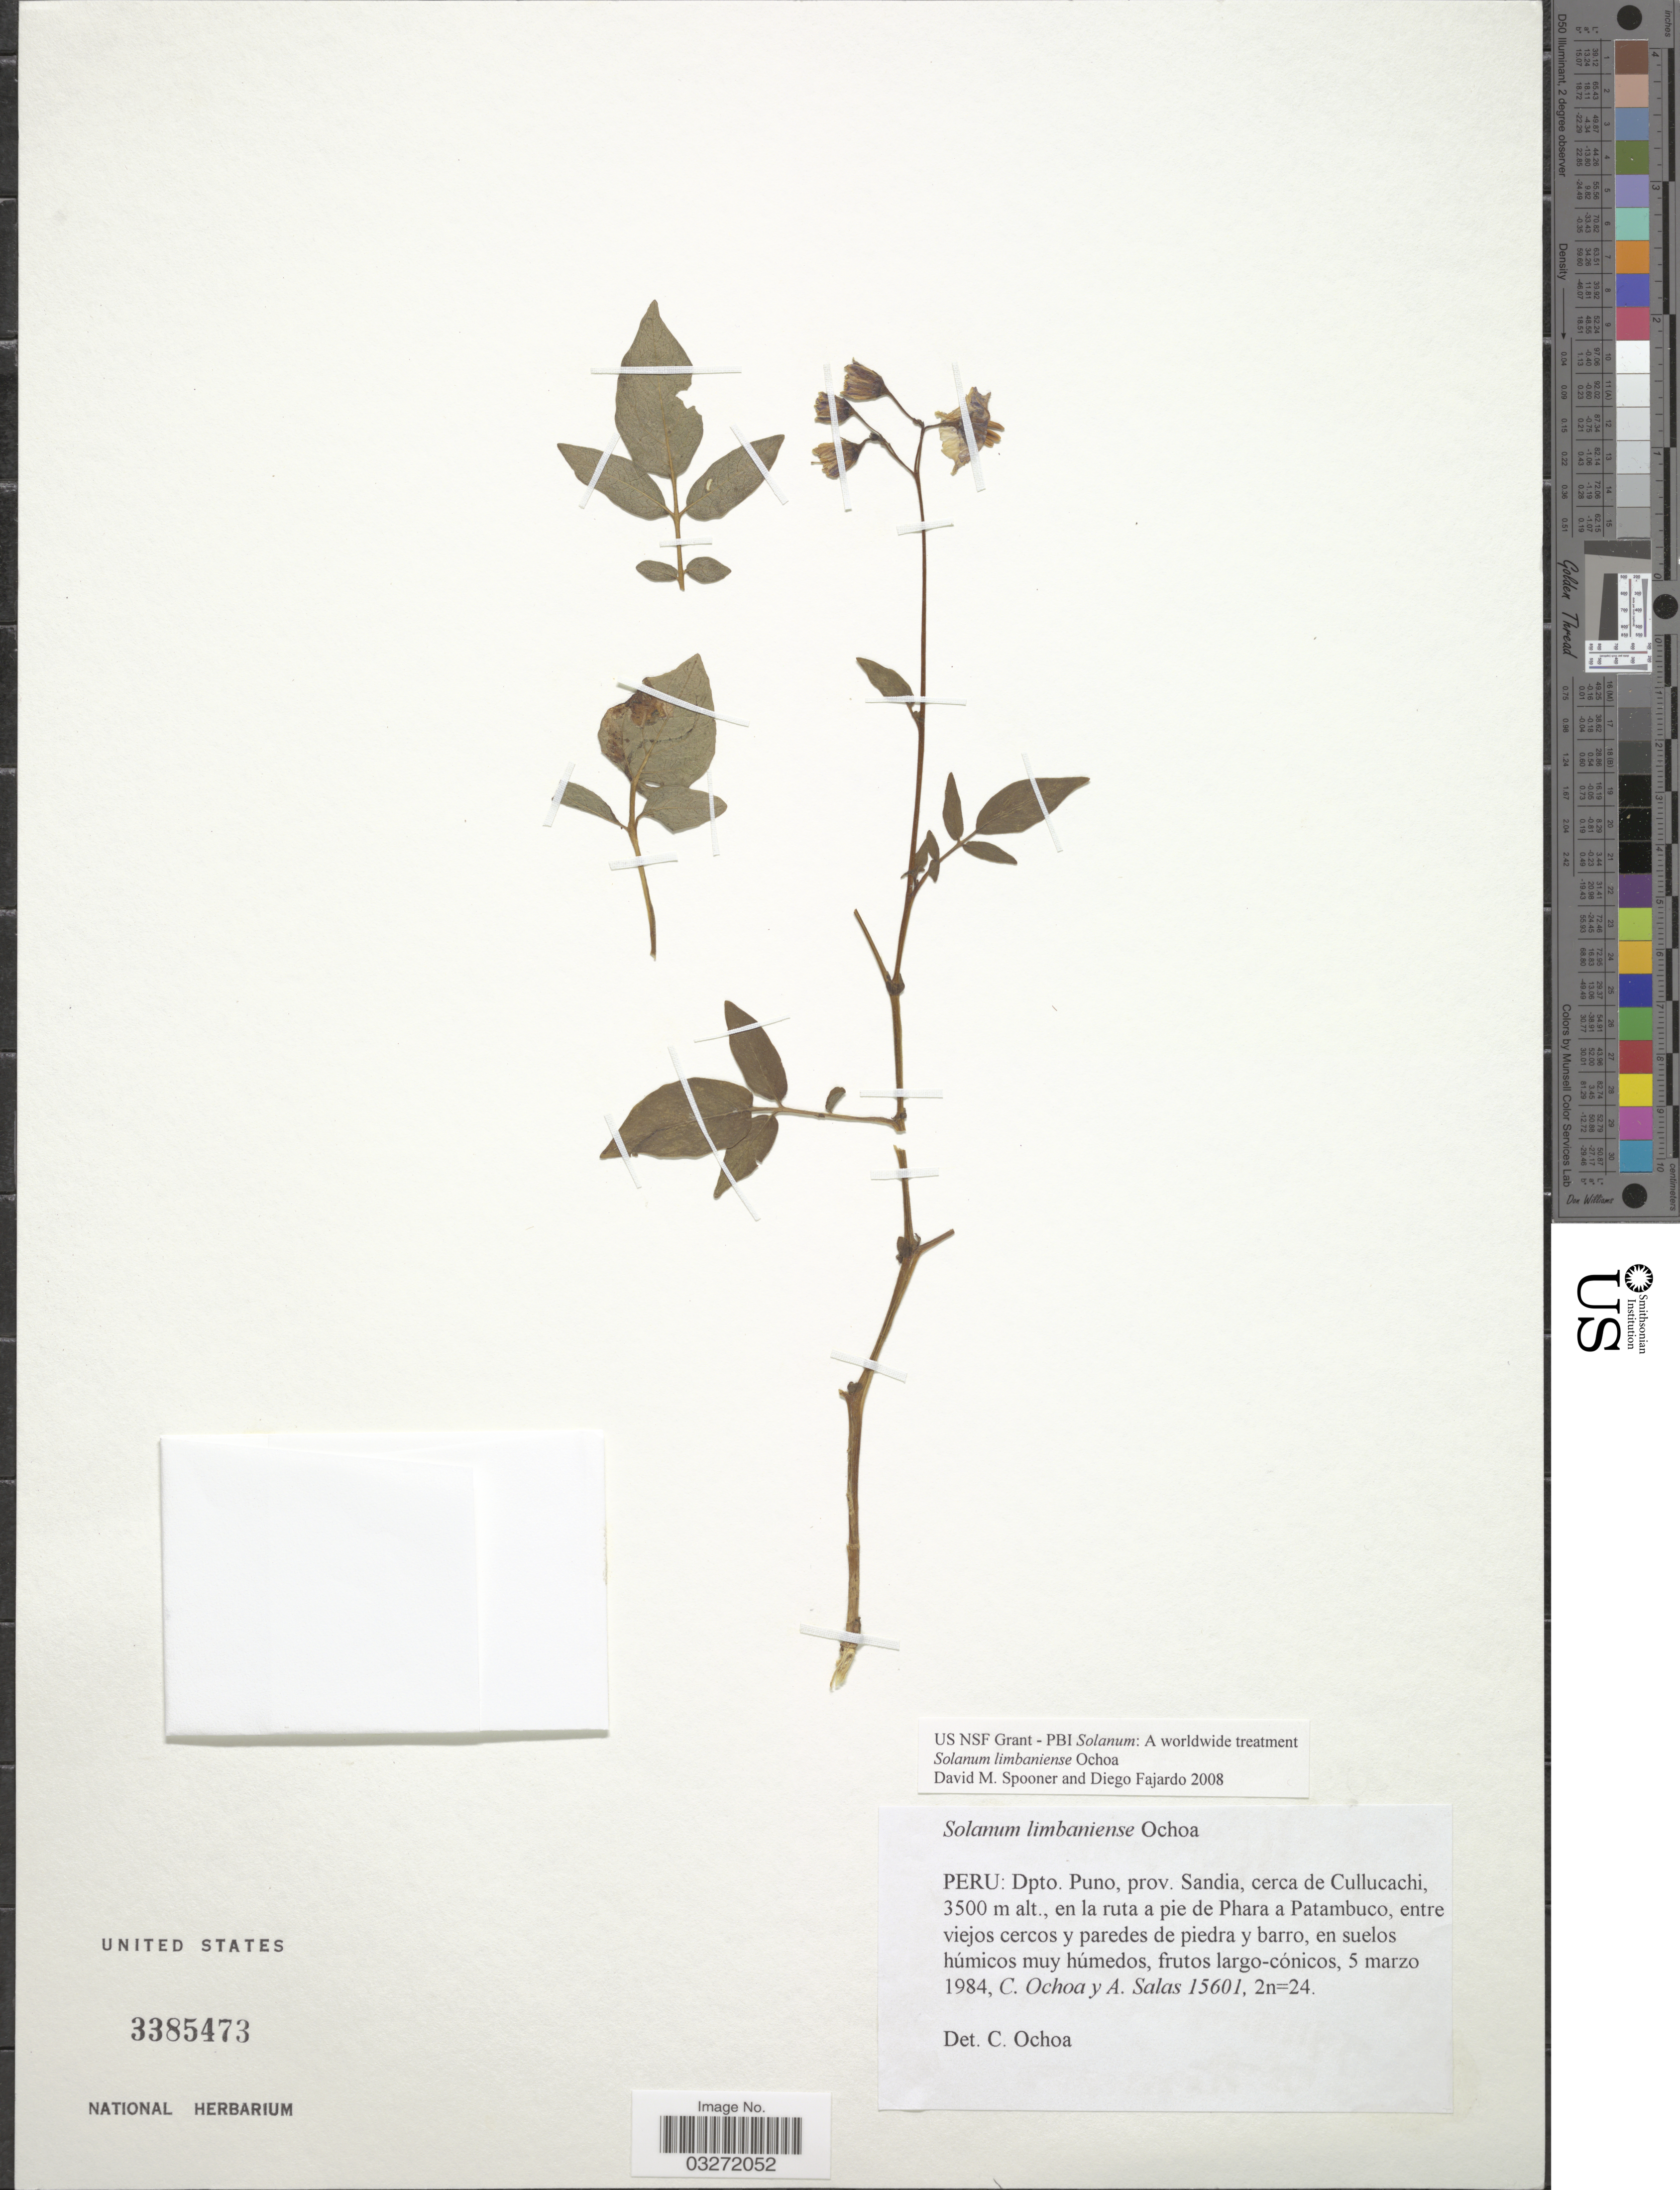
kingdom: Plantae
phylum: Tracheophyta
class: Magnoliopsida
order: Solanales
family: Solanaceae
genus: Solanum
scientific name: Solanum limbaniense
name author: Ochoa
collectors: C. Ochoa & A. Salas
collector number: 15601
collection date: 1984-03-05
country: Peru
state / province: Puno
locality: Dpto. Puno, prov. Sandia, cerca de Cullucachi, en la ruta a pie de Phara a Patambuco.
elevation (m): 3500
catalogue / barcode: US 3385473